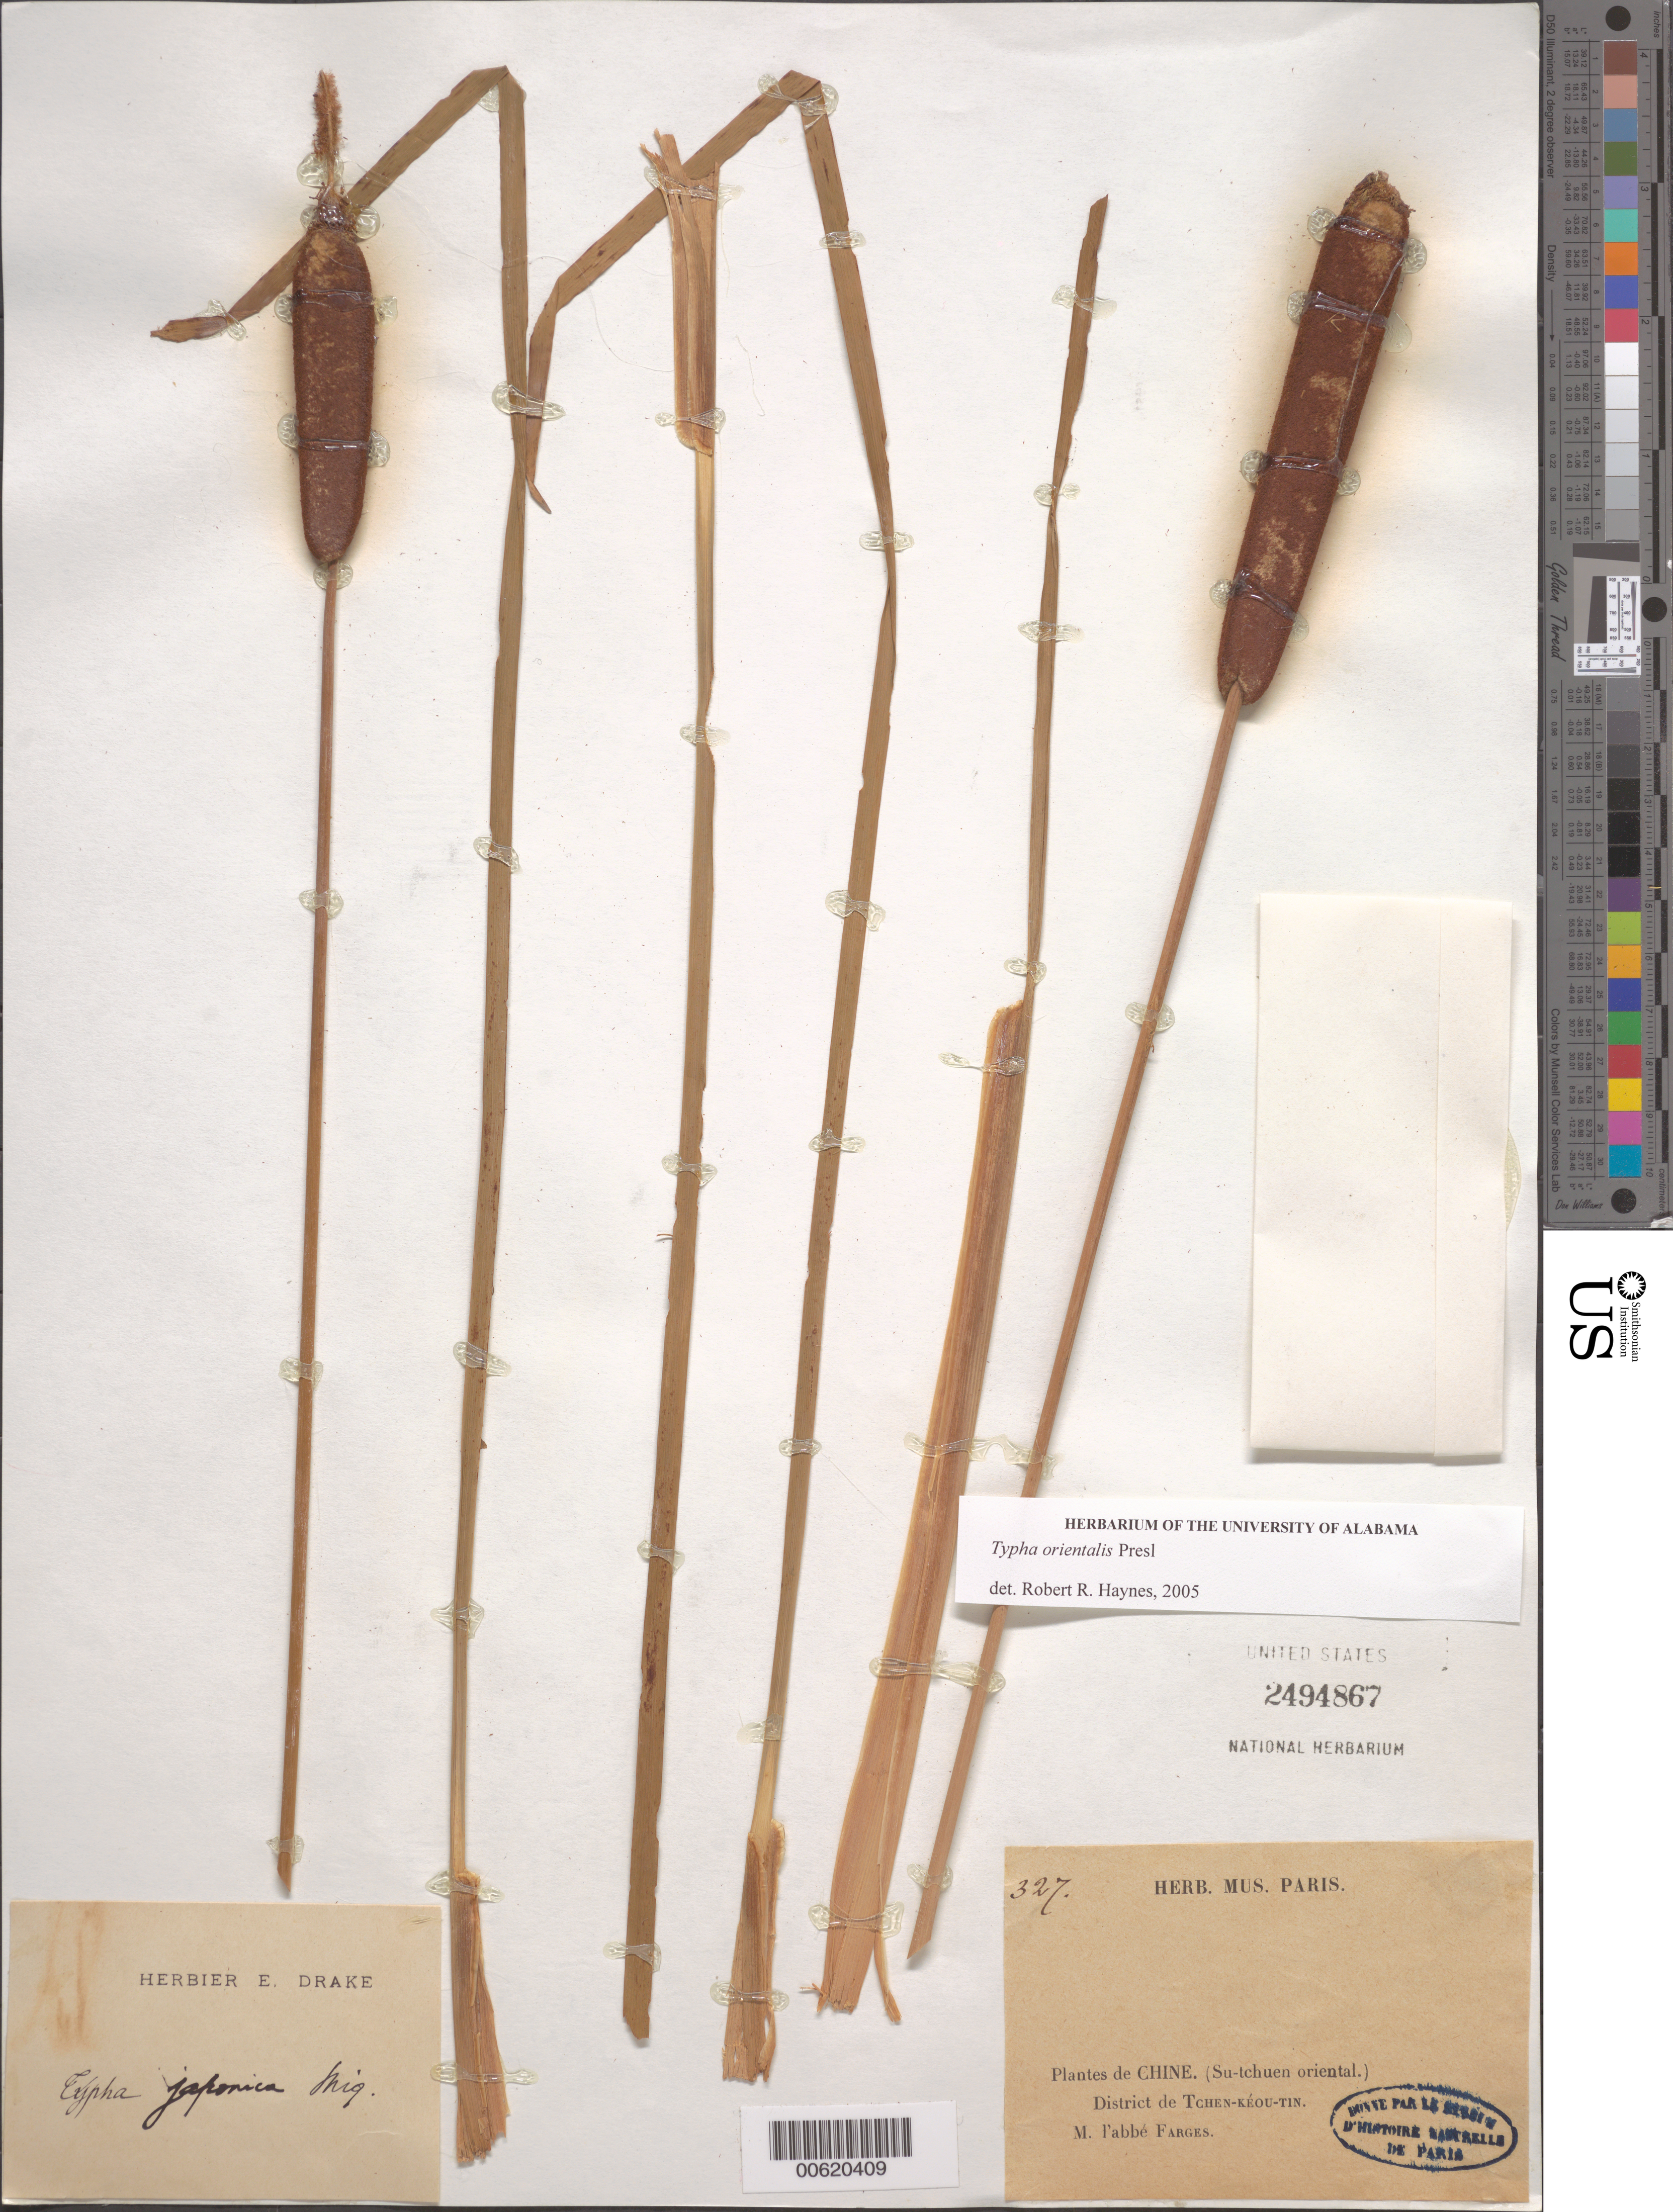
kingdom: Plantae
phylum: Tracheophyta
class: Liliopsida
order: Poales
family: Typhaceae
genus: Typha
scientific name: Typha orientalis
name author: C. Presl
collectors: P. G. Farges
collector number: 327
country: China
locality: Tchen Keou Tin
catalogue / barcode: US 2494867